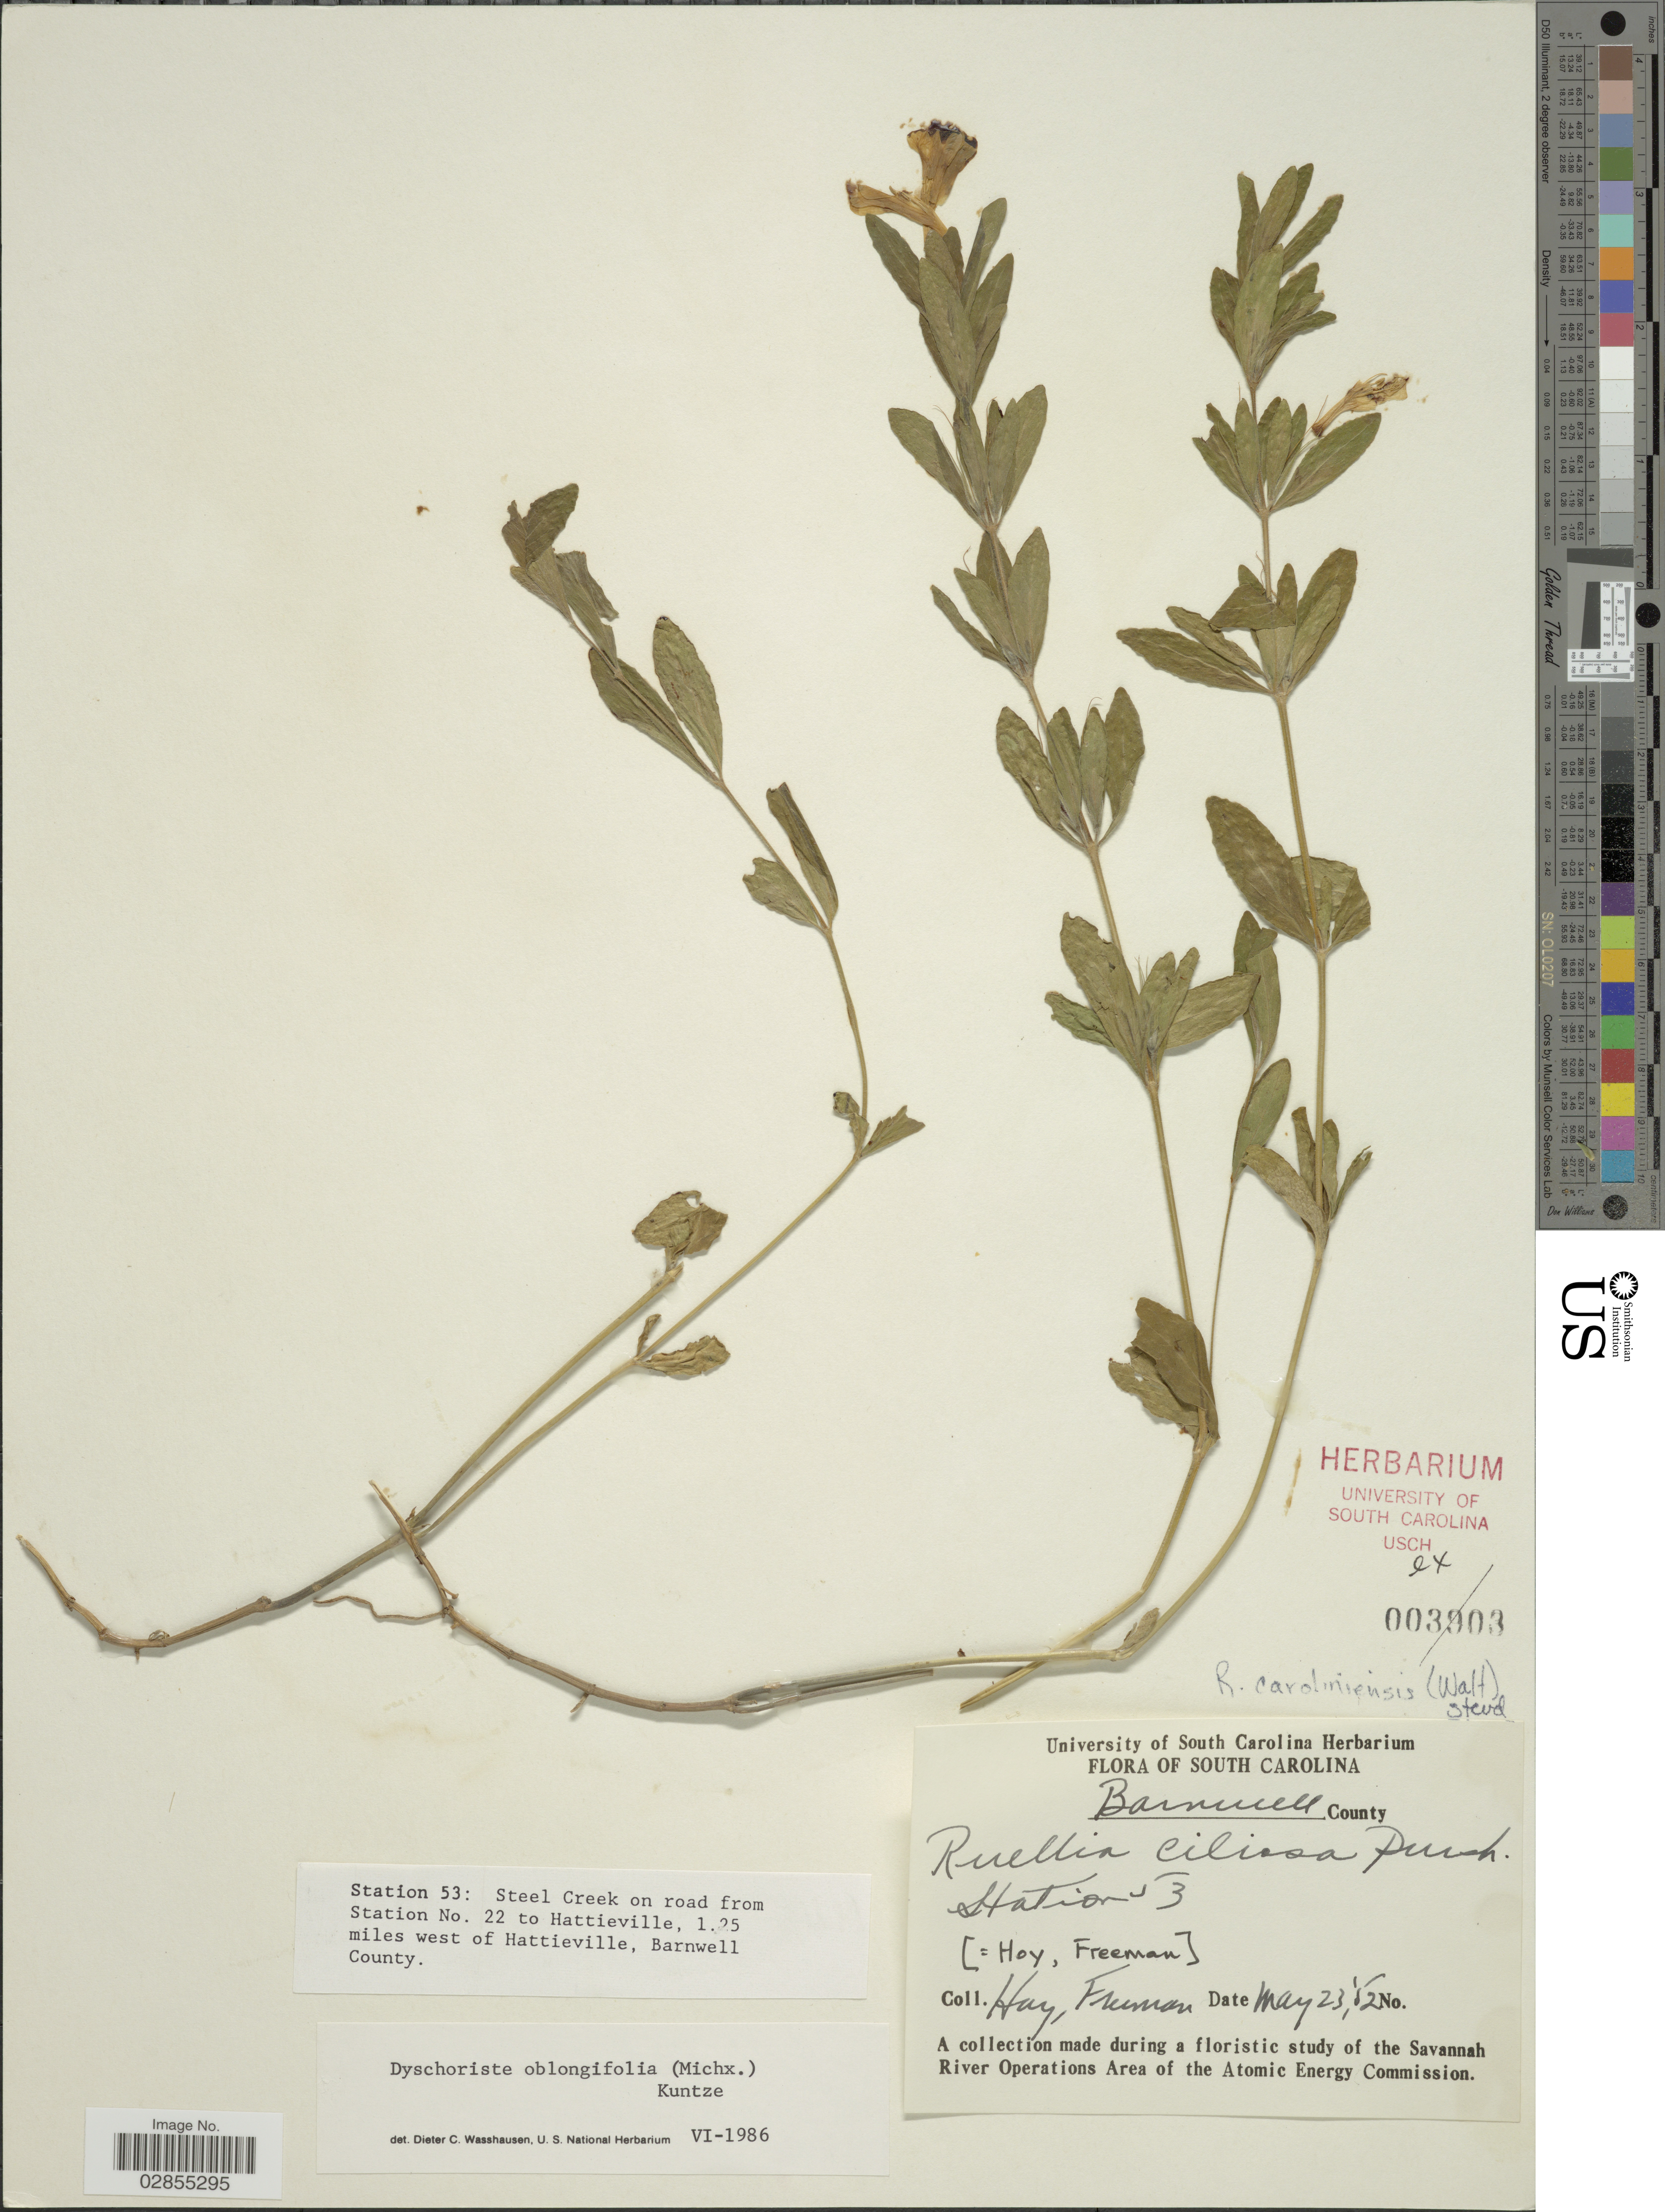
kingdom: Plantae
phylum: Tracheophyta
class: Magnoliopsida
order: Lamiales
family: Acanthaceae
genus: Dyschoriste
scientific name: Dyschoriste oblongifolia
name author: (Michx.) Kuntze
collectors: -. Hay & -. Freeman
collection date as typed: Transcribed d/m/y: 23/5/52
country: United States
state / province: South Carolina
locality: Barnwell County. Station 53: Steel Creek on road from Station No. 22 to Hattieville, 1.25 miles west of Hattieville, Barnwell County.